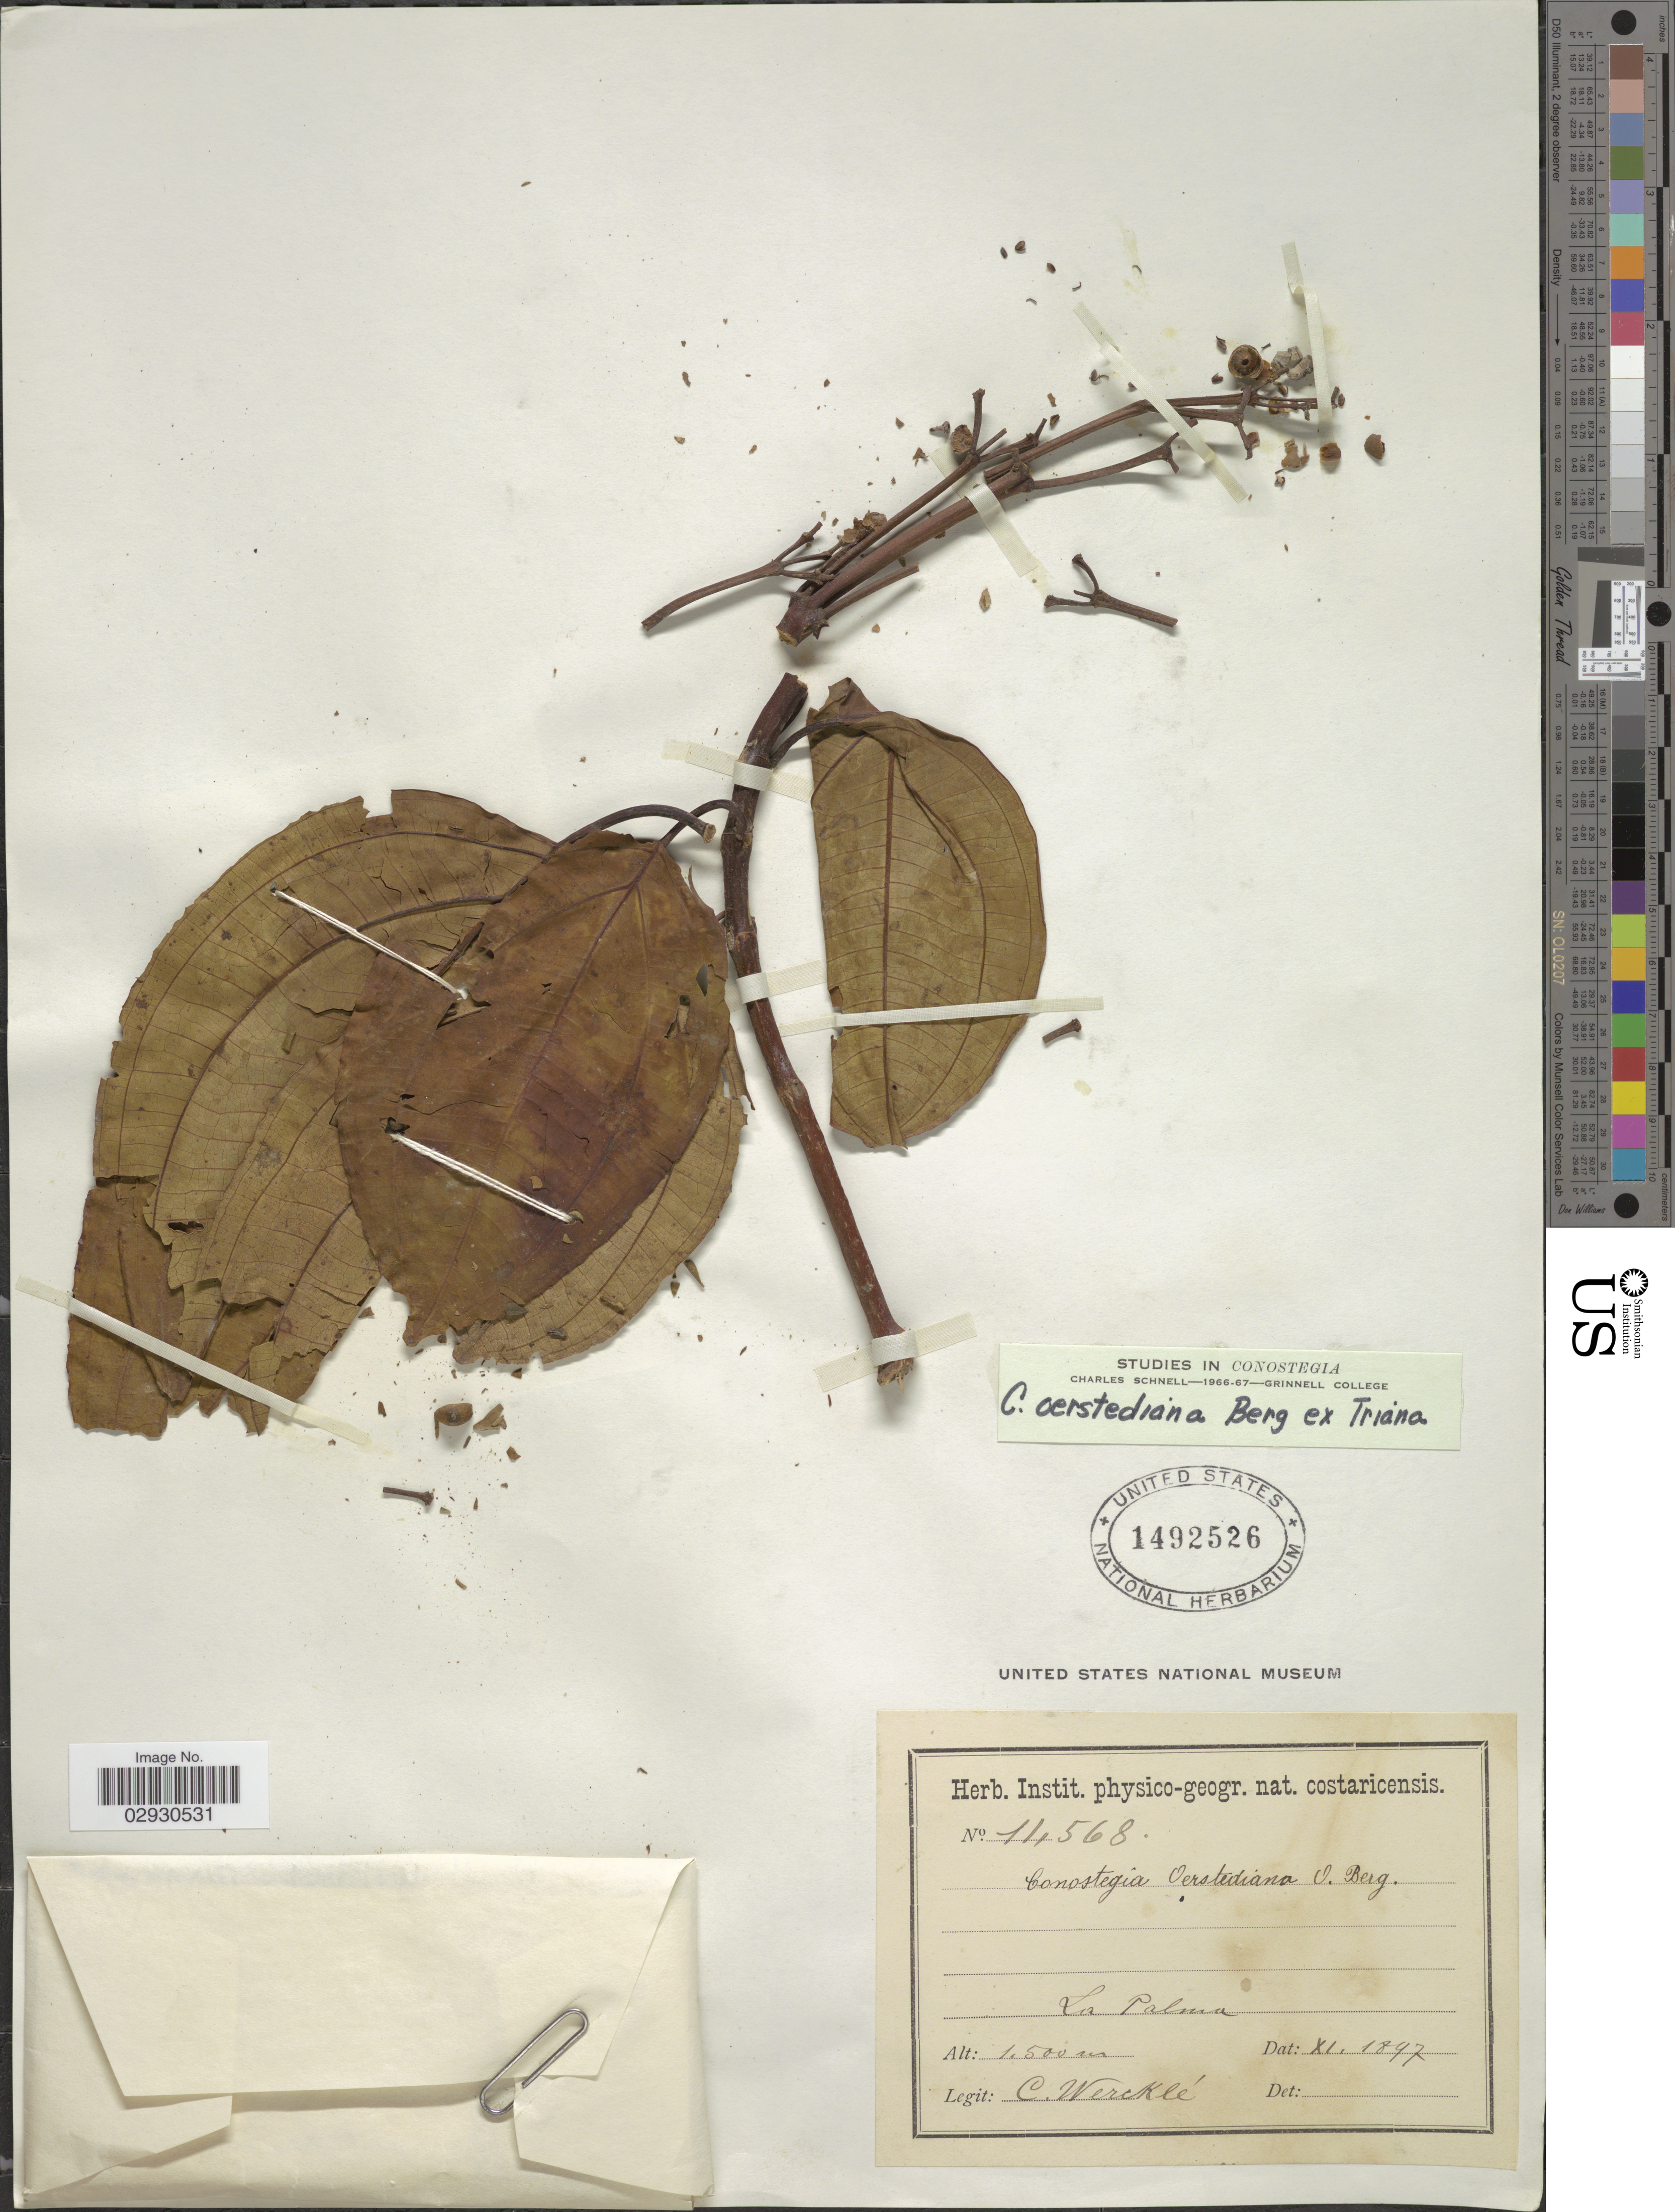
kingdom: Plantae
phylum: Tracheophyta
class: Magnoliopsida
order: Myrtales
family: Melastomataceae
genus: Conostegia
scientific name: Conostegia oerstediana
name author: O. Berg ex Triana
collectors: C. Wercklé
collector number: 11568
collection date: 1897-11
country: Costa Rica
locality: La Palma.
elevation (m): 1500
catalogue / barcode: US 1492526